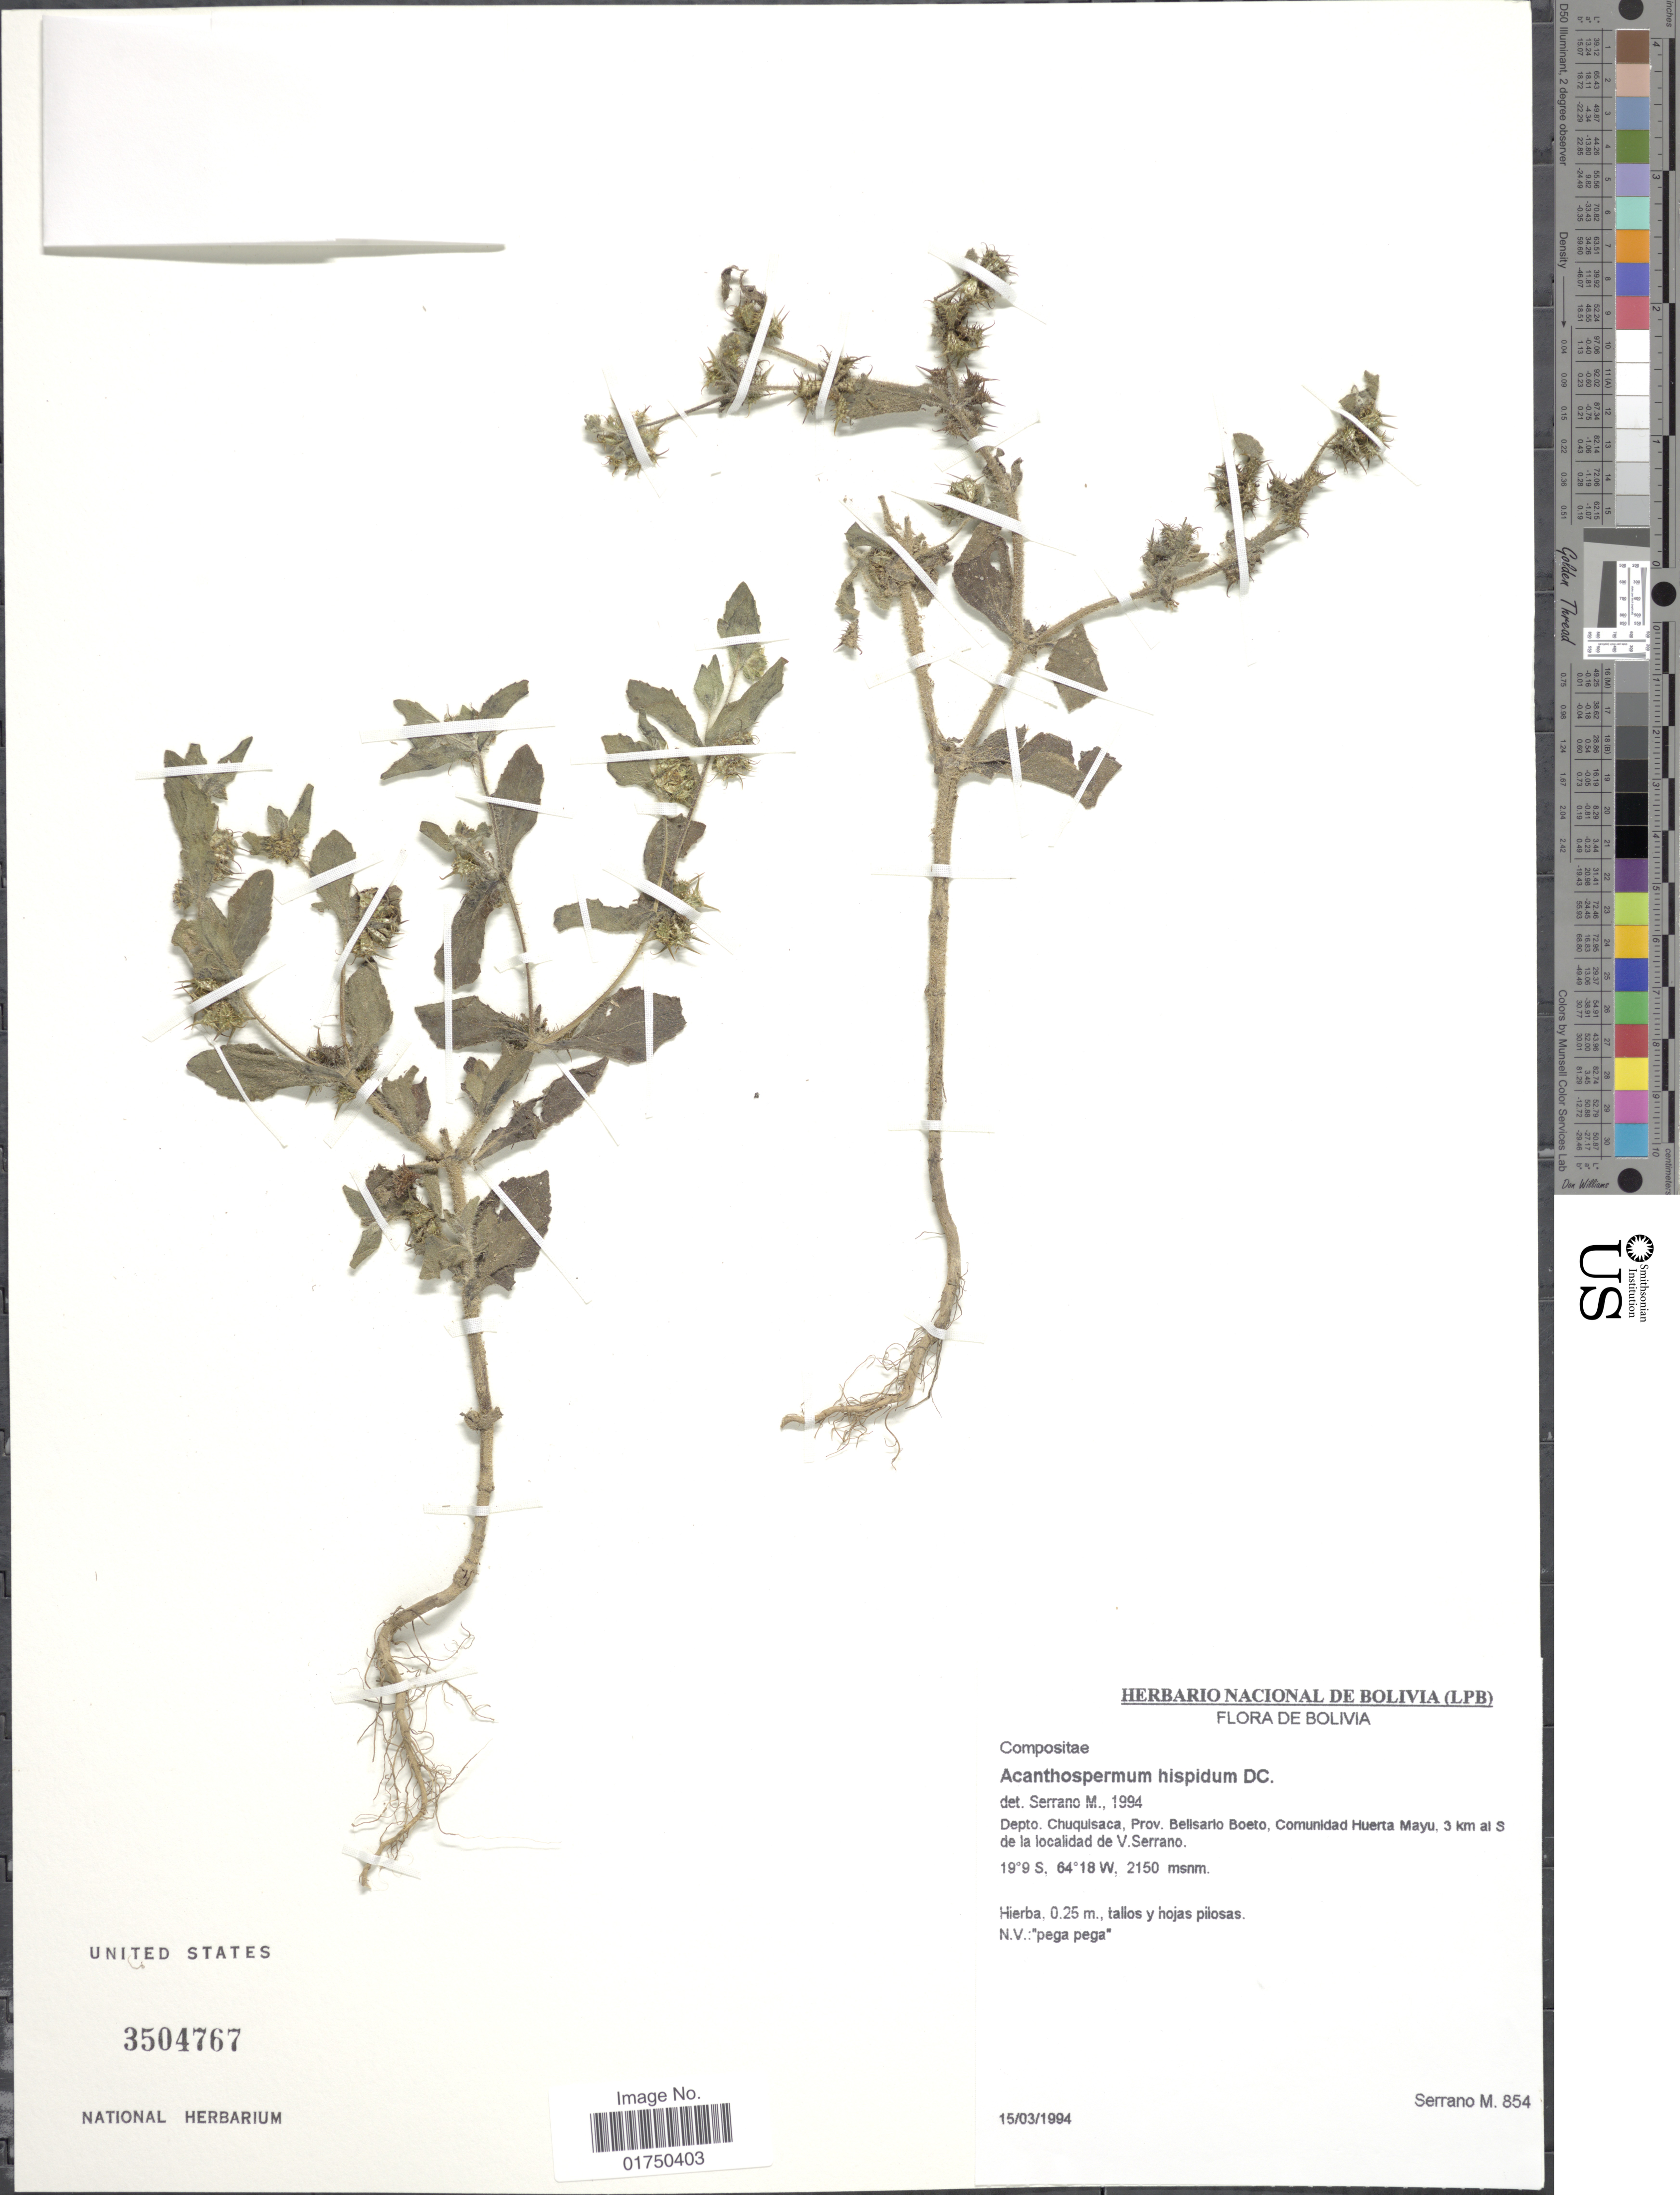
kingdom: Plantae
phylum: Tracheophyta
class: Magnoliopsida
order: Asterales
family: Asteraceae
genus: Acanthospermum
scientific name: Acanthospermum hispidum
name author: DC.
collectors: M. Serrano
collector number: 854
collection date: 1994-03-15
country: Bolivia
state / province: Chuquisaca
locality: Depto. Chuquisaca, Prov. Bellsarto Boete, Comunidad Huerta Mayu. 3 km al S de la localidad de V. Serrano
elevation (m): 2150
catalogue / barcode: US 3504767